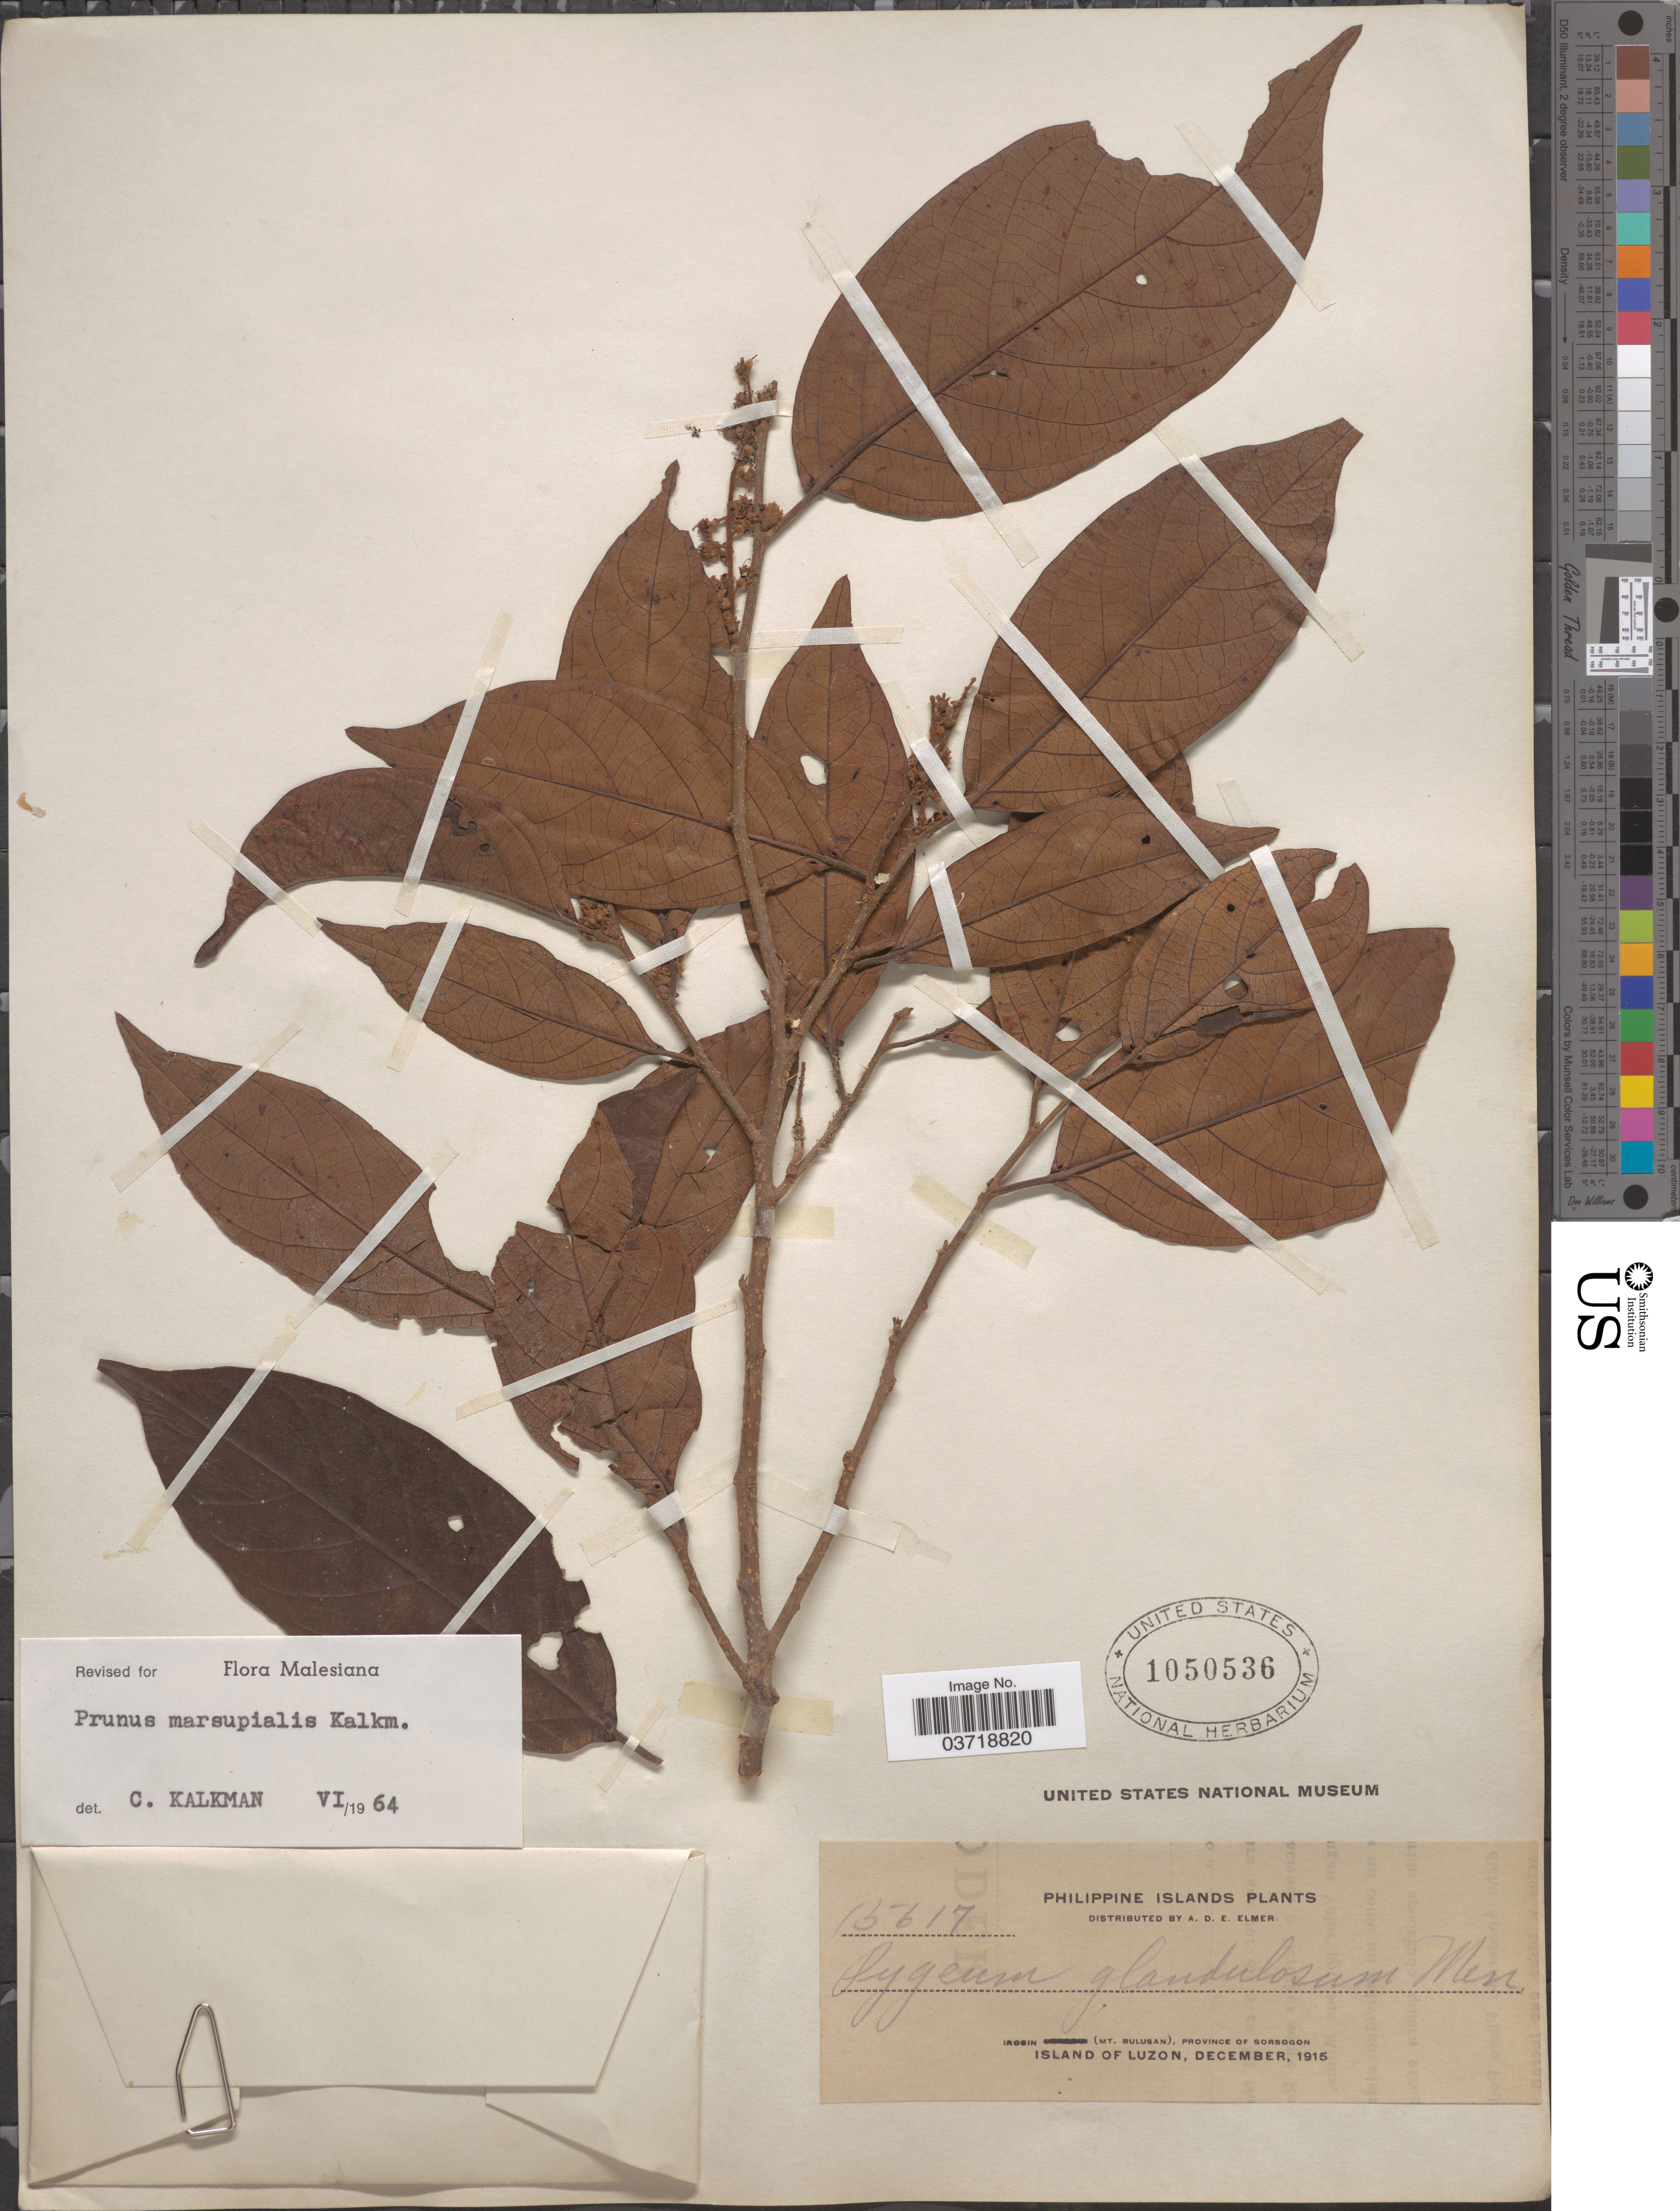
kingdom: Plantae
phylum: Tracheophyta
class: Magnoliopsida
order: Rosales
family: Rosaceae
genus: Prunus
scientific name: Prunus marsupialis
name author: Kalkman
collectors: A. D. E. Elmer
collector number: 15617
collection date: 1915-12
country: Philippines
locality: Irosin (Mt. Bulusan), Province of Sorsogon. Island of Luzon.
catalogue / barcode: US 1050536